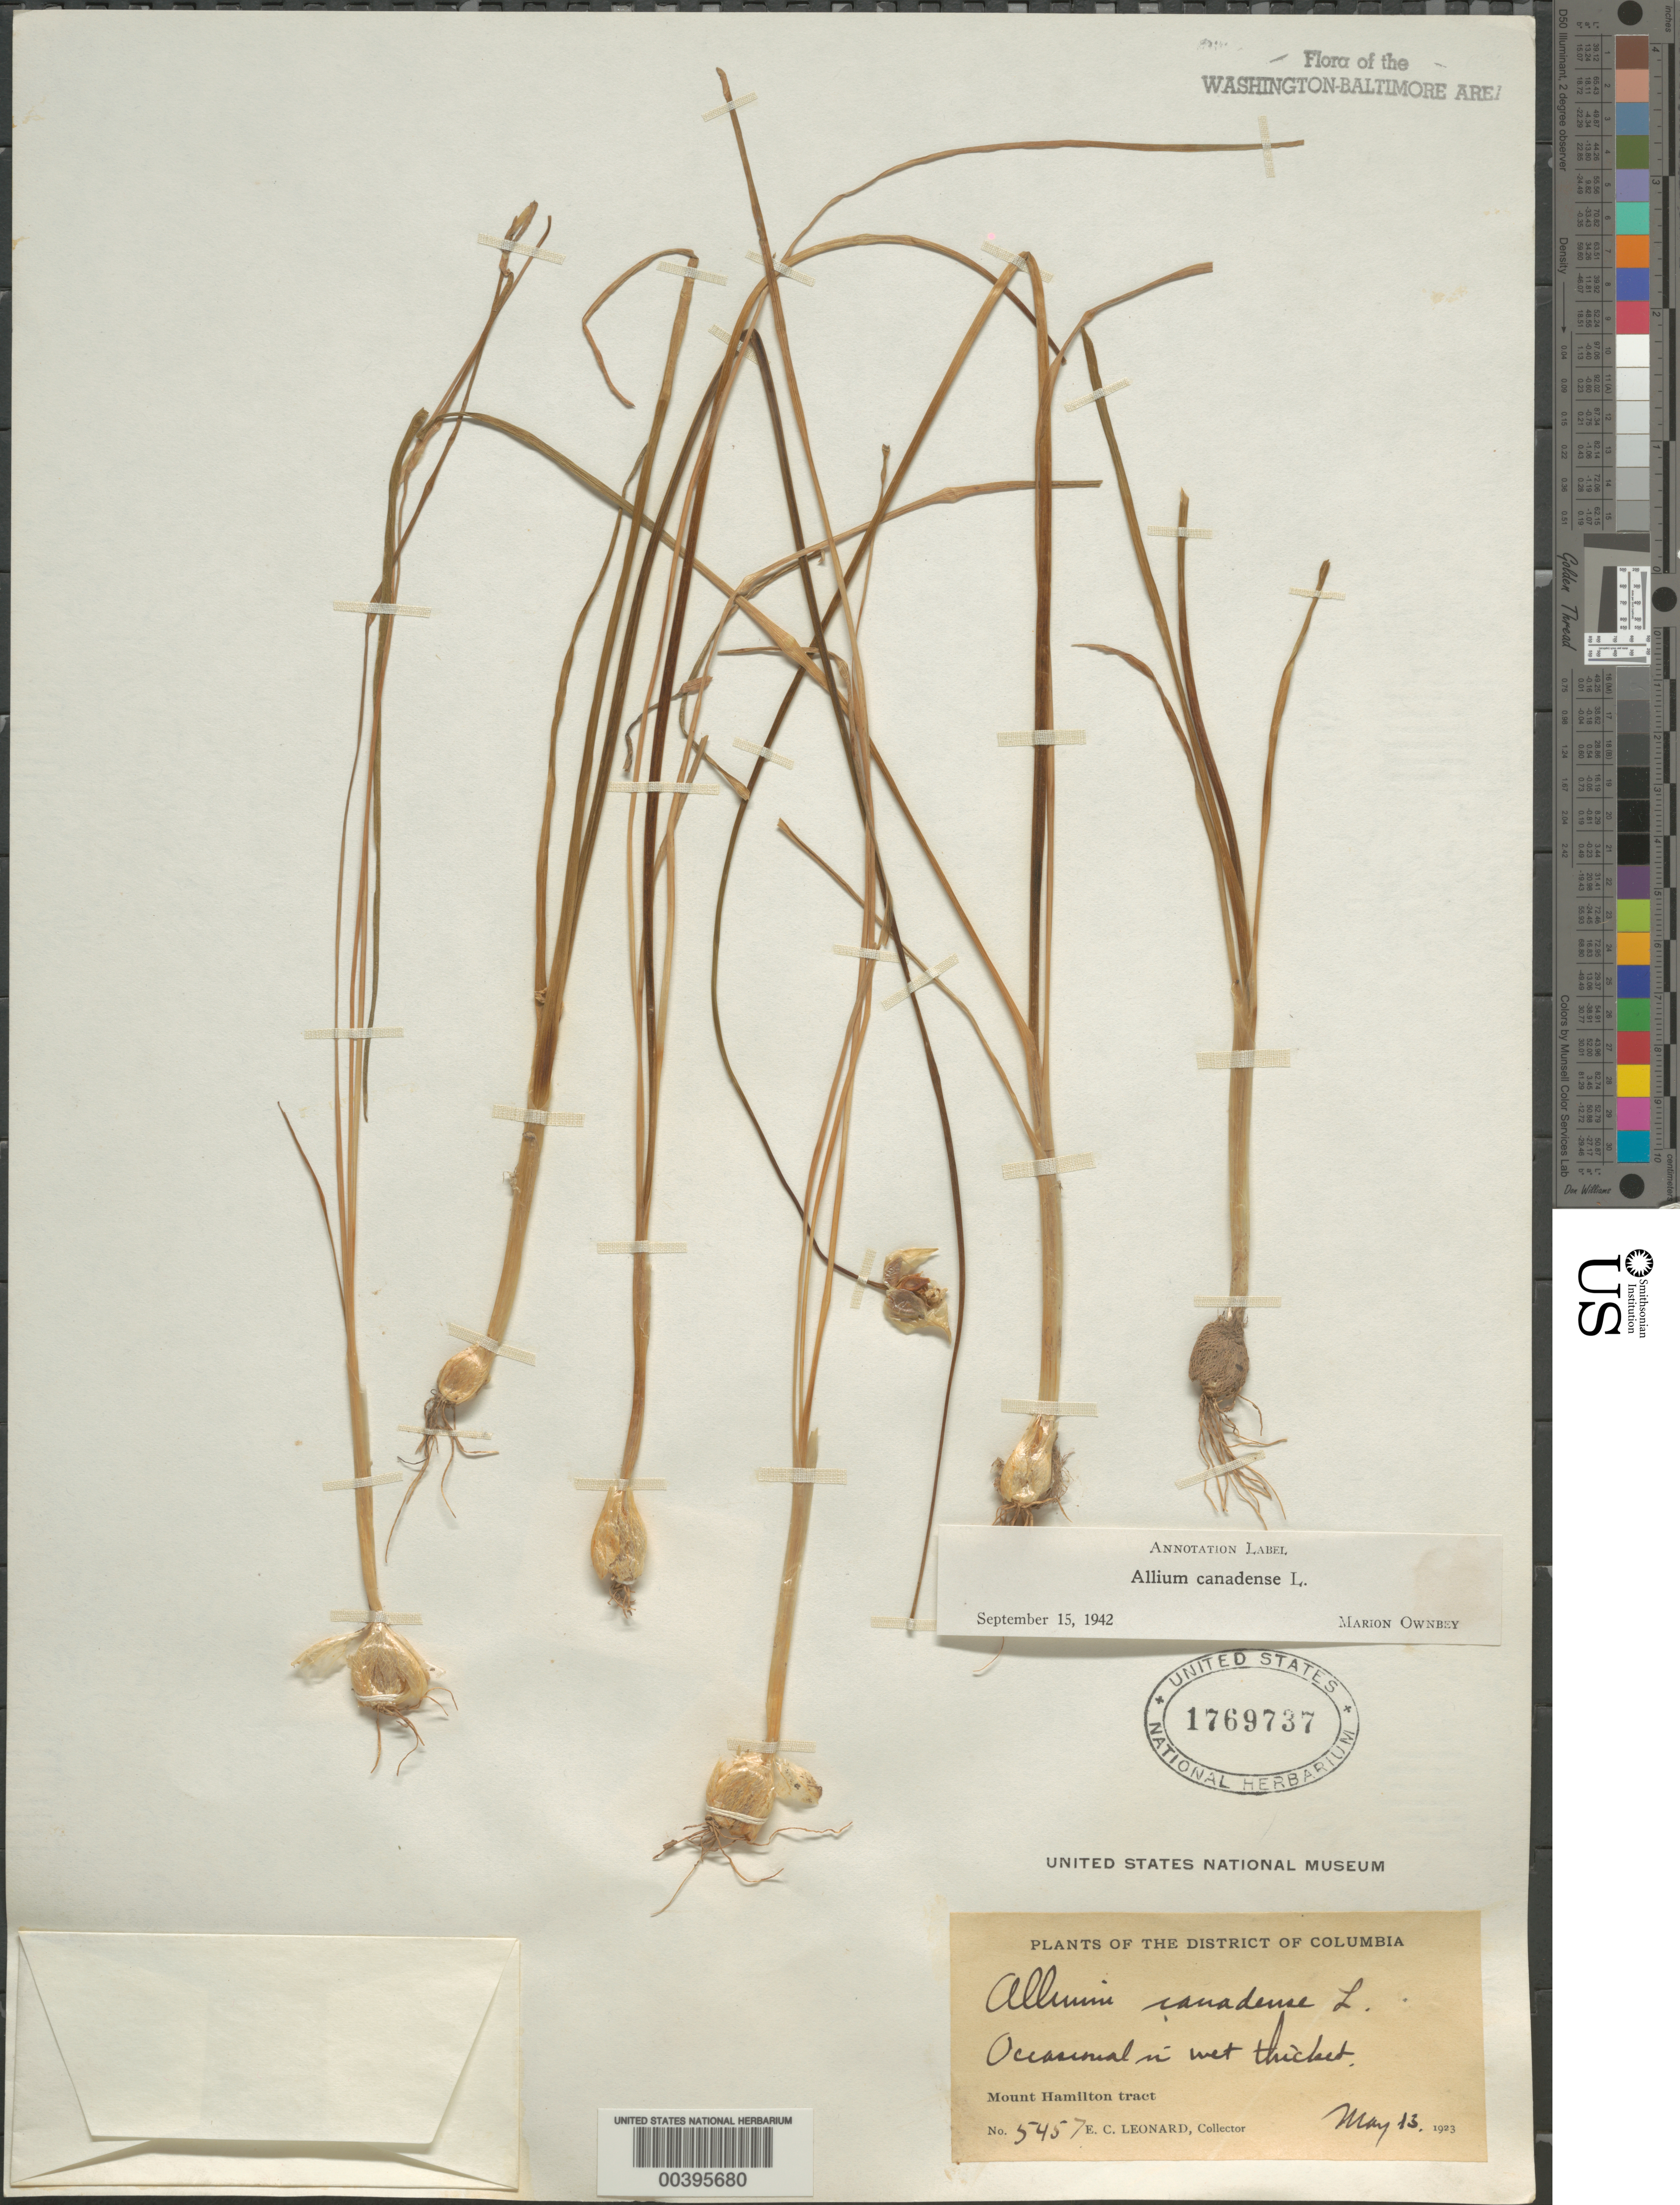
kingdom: Plantae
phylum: Tracheophyta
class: Liliopsida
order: Asparagales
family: Amaryllidaceae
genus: Allium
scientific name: Allium canadense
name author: L.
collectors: E. C. Leonard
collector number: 5457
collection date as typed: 13 May 1923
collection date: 1923-05-13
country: United States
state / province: District of Columbia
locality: Mount Hamilton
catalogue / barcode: US 1769737